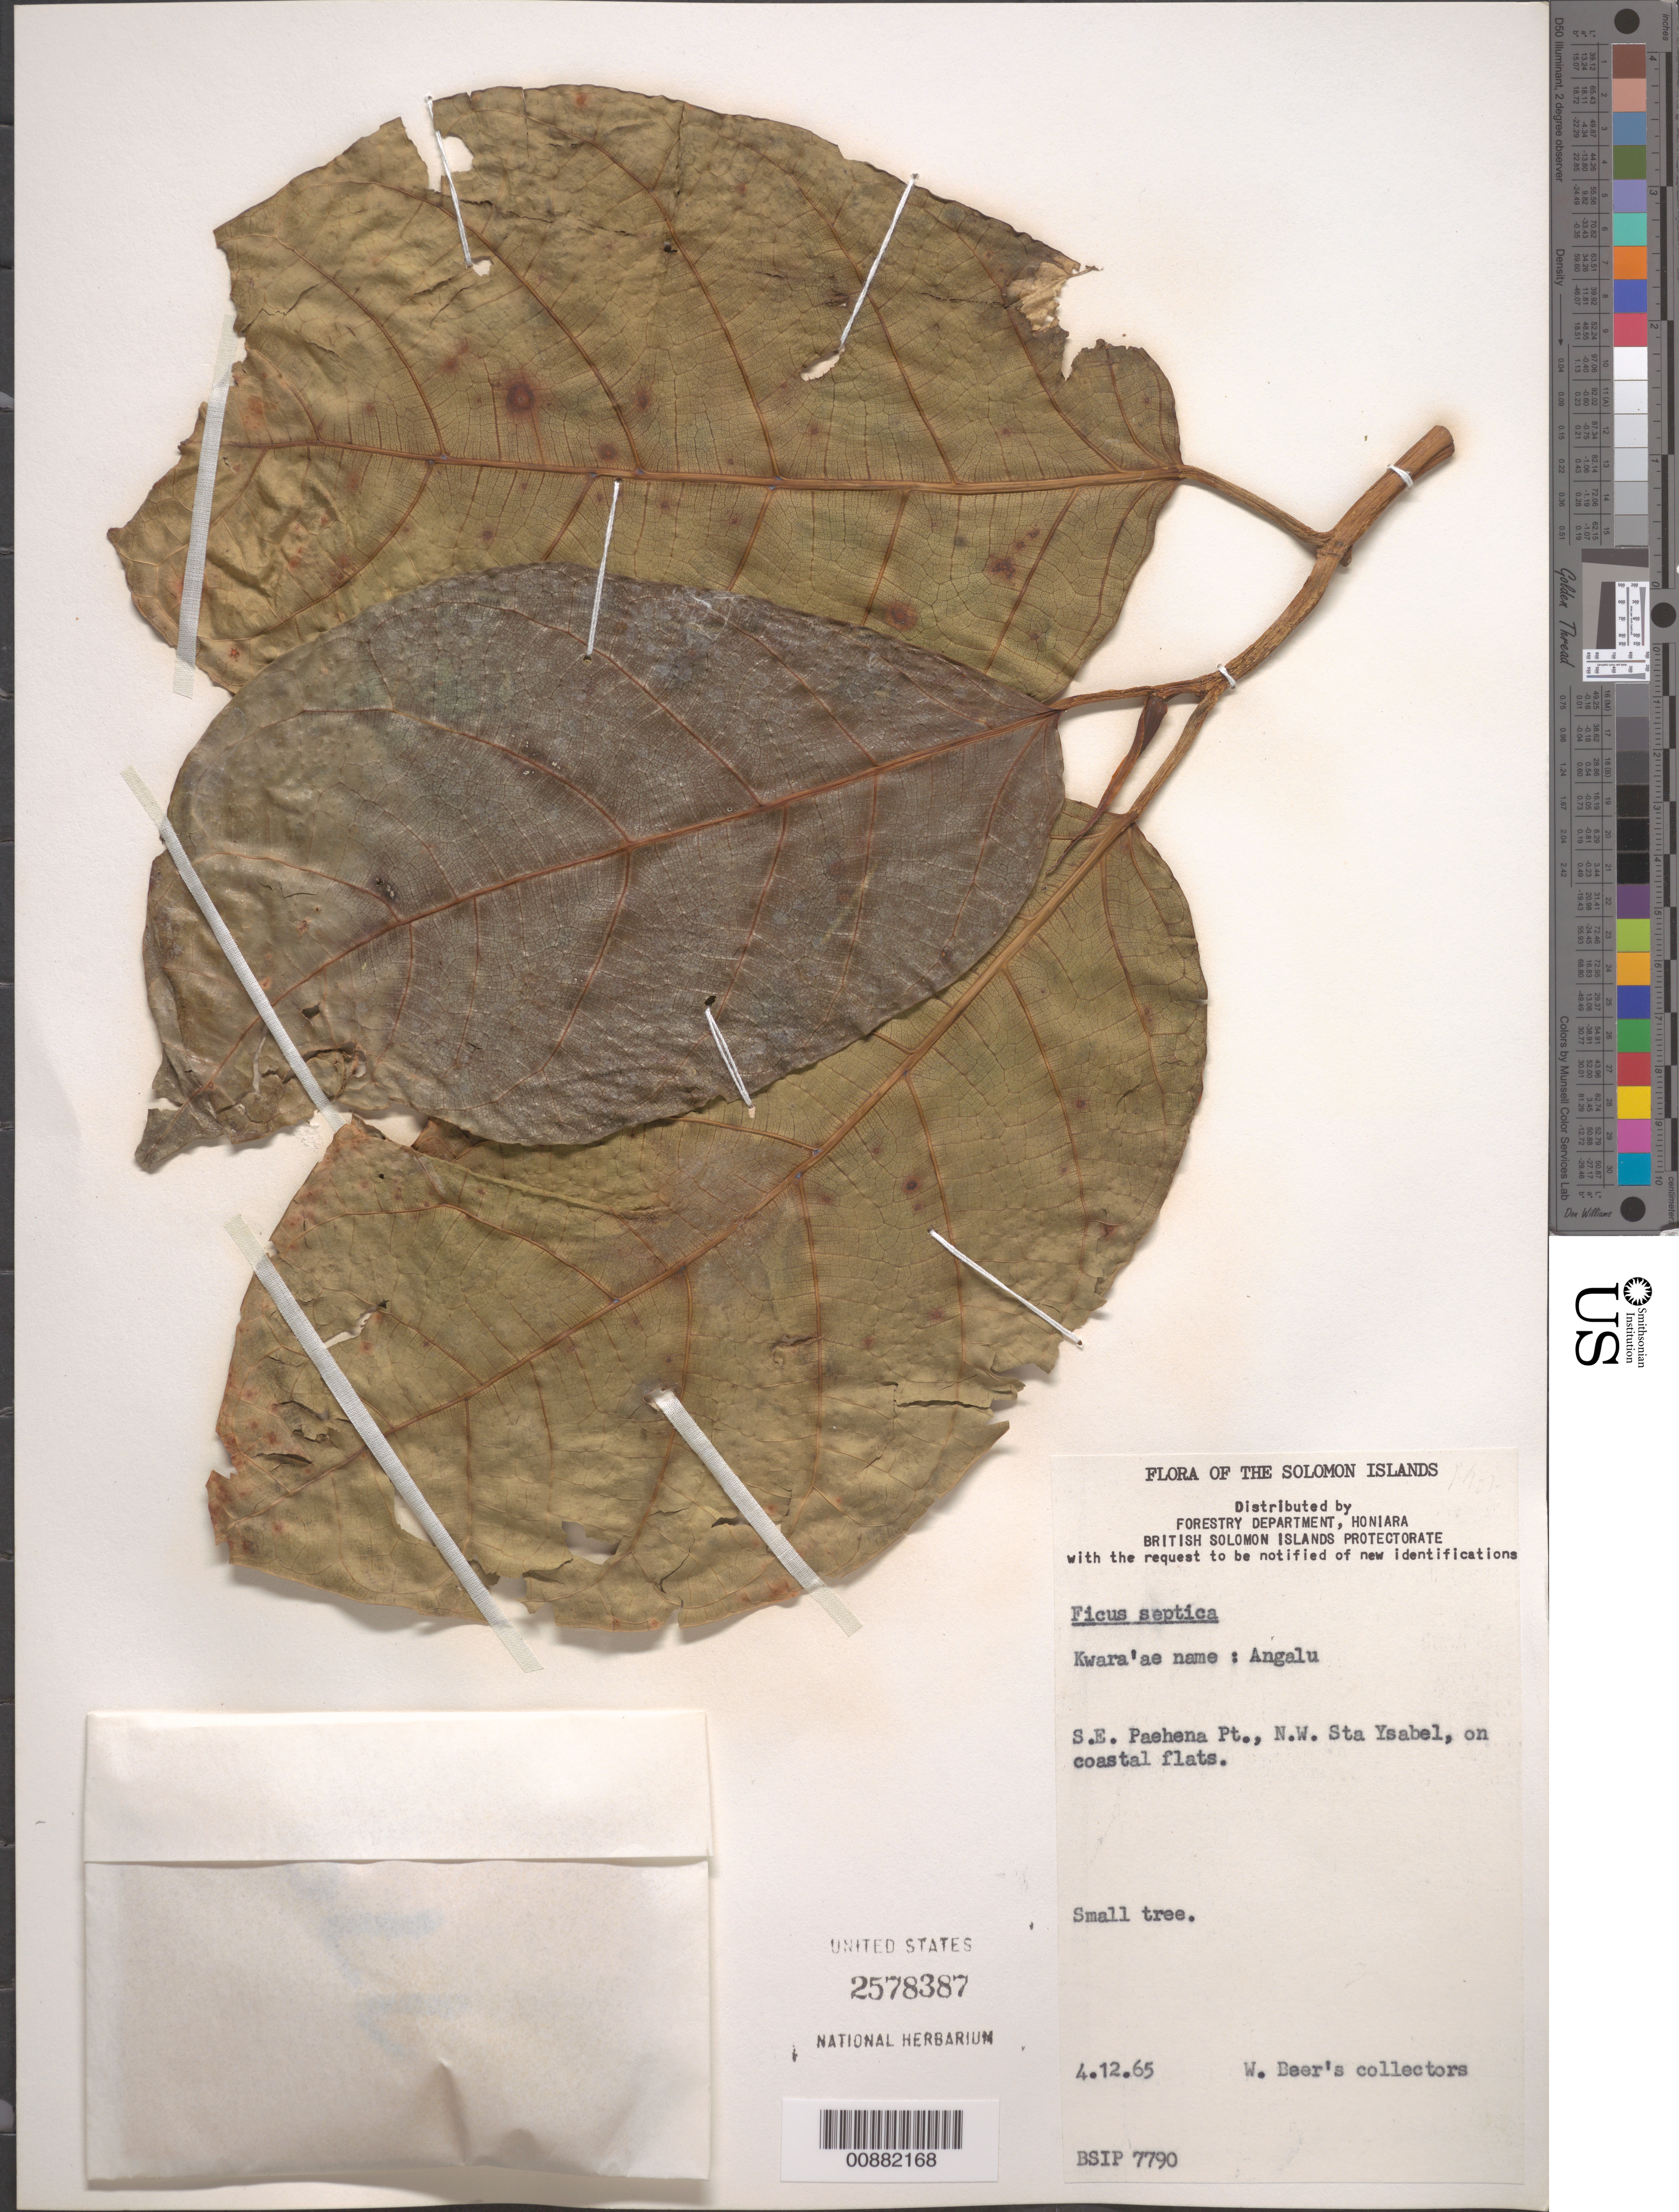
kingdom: Plantae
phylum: Tracheophyta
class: Magnoliopsida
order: Rosales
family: Moraceae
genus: Ficus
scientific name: Ficus septica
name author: Burm. f.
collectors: W. Beer's Collectors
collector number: BSIP 7790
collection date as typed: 04 Dec 1965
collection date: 1965-12-04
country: Solomon Islands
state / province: Isabel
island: Santa Isabel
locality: SE Paehena Pt., NW Sta Ysabel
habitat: on costal flats.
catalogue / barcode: US 2578387